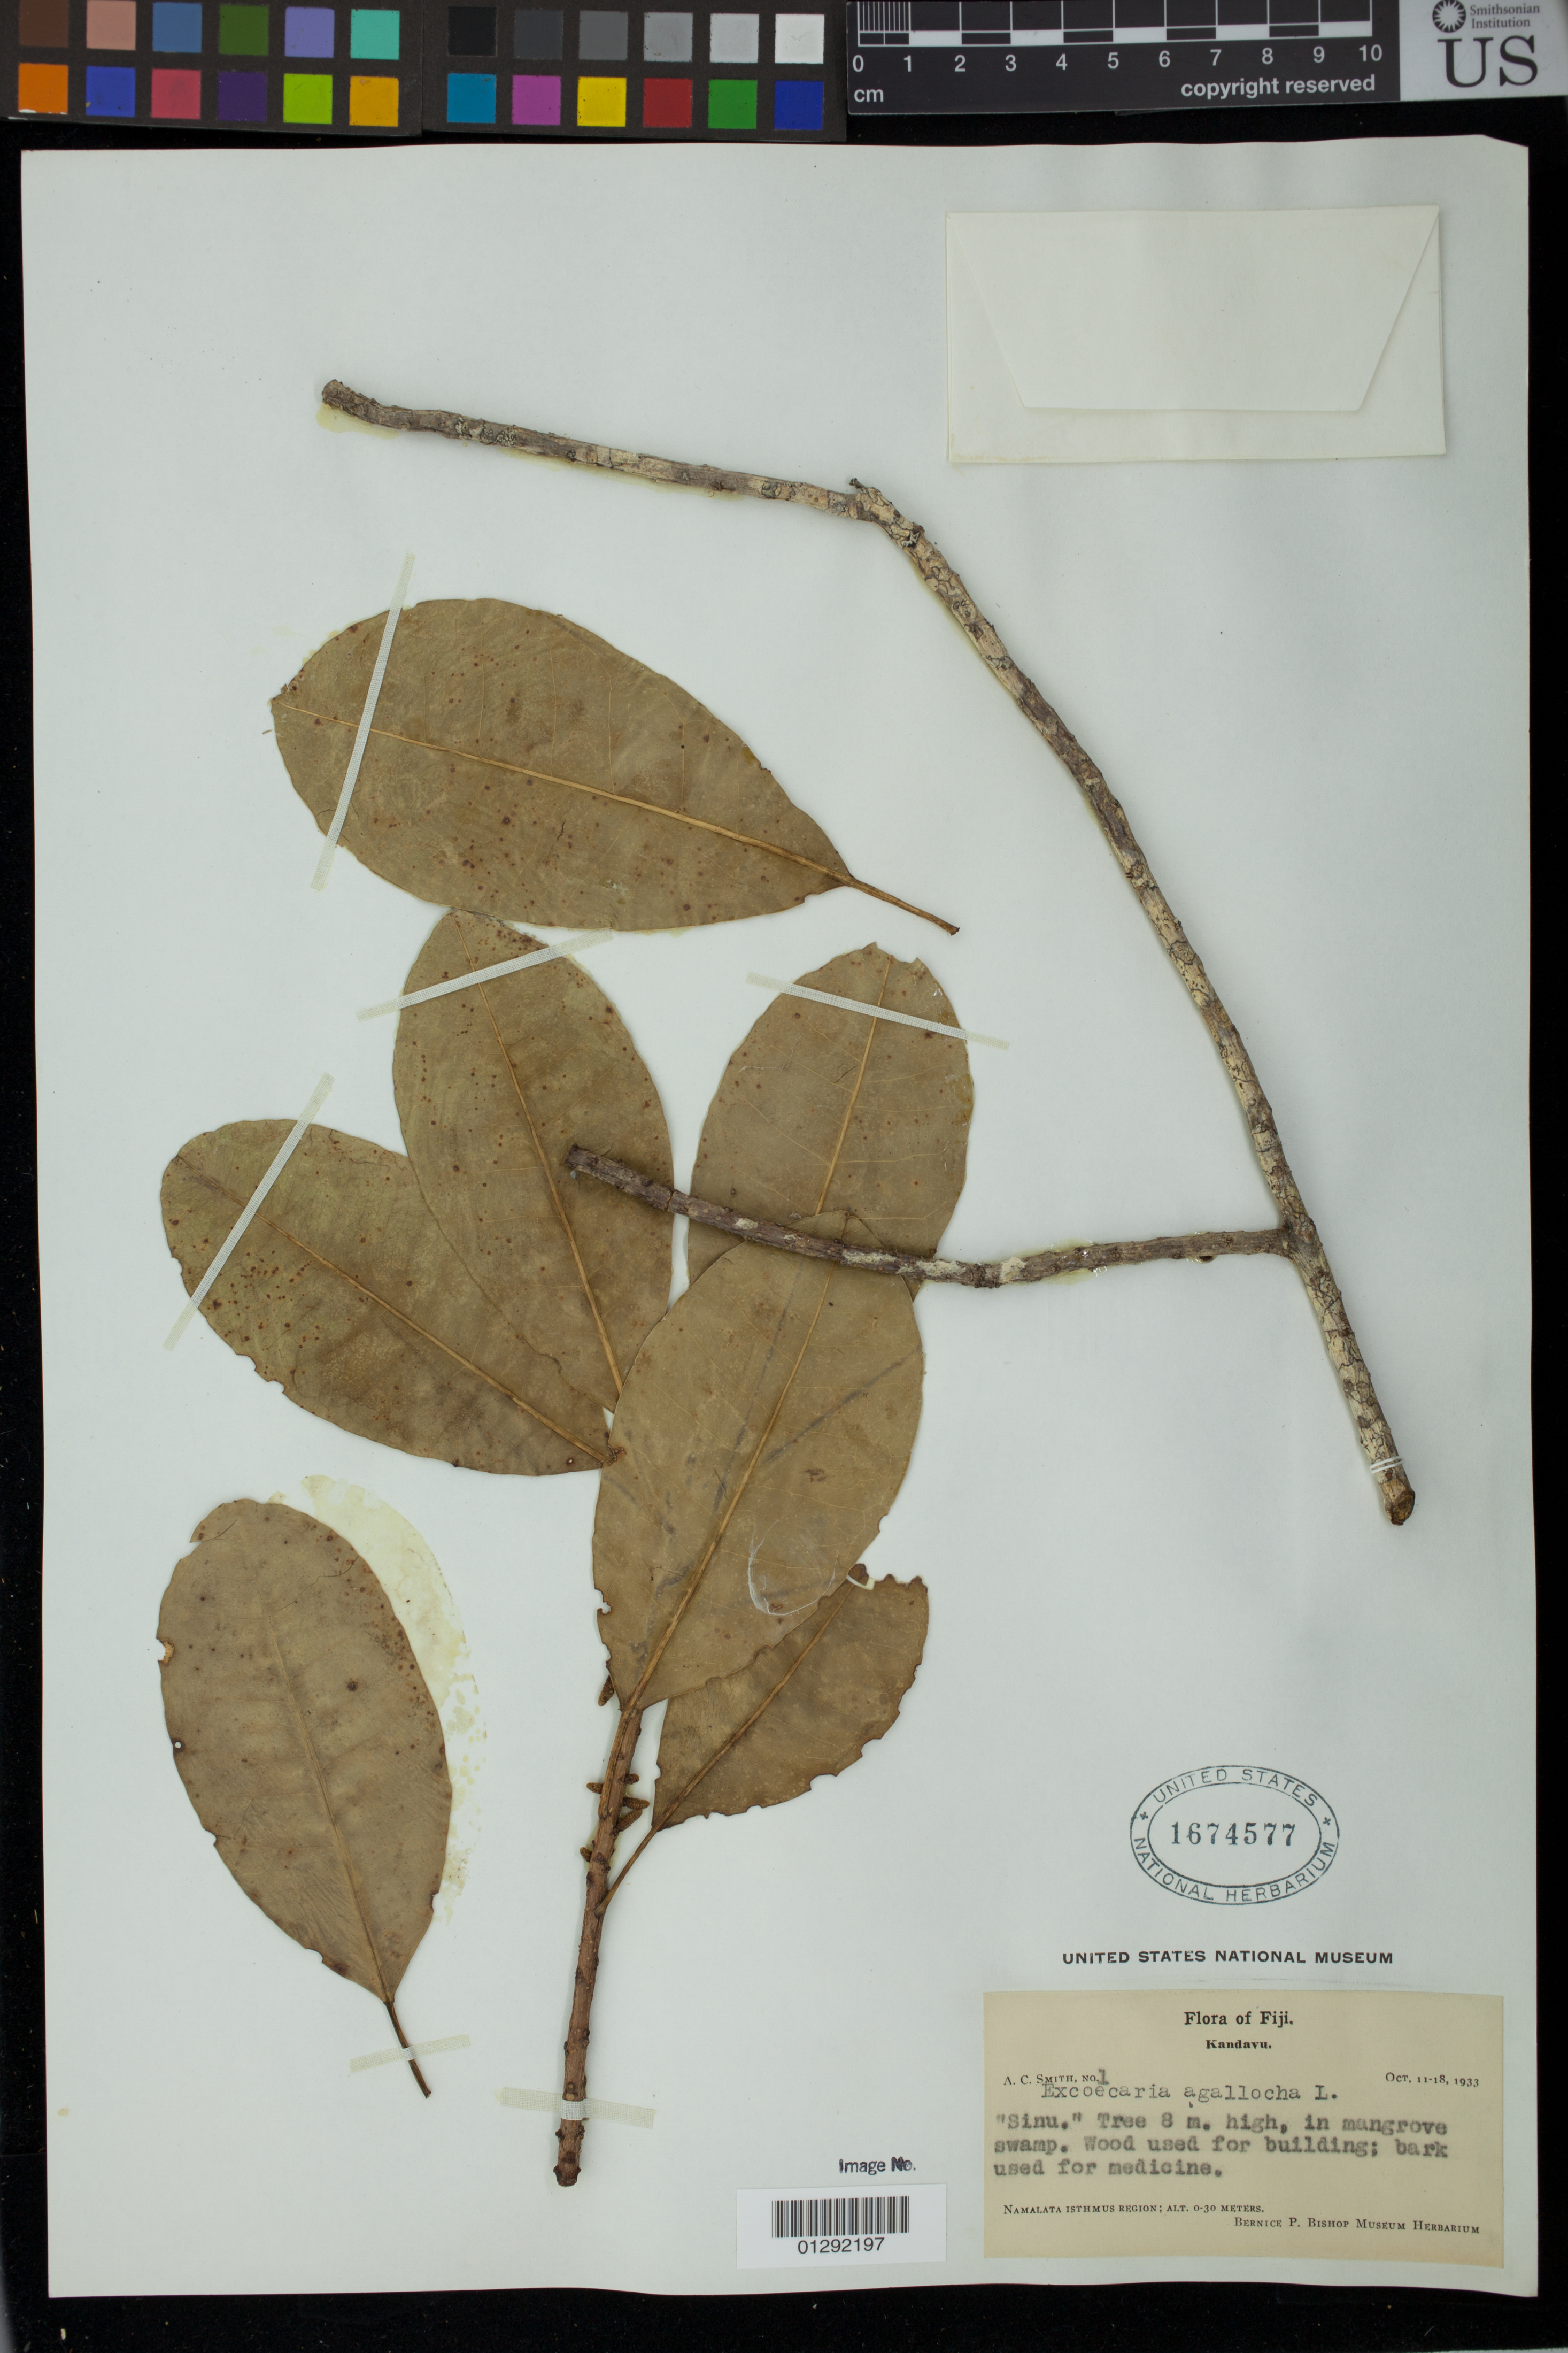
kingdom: Plantae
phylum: Tracheophyta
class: Magnoliopsida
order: Malpighiales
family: Euphorbiaceae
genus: Excoecaria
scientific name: Excoecaria agallocha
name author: L.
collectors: A. C. Smith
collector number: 1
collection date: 1933-10-11/1933-10-18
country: Fiji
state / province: Western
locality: Kandavu. Namalata Isthmus region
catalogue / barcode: US 1674577